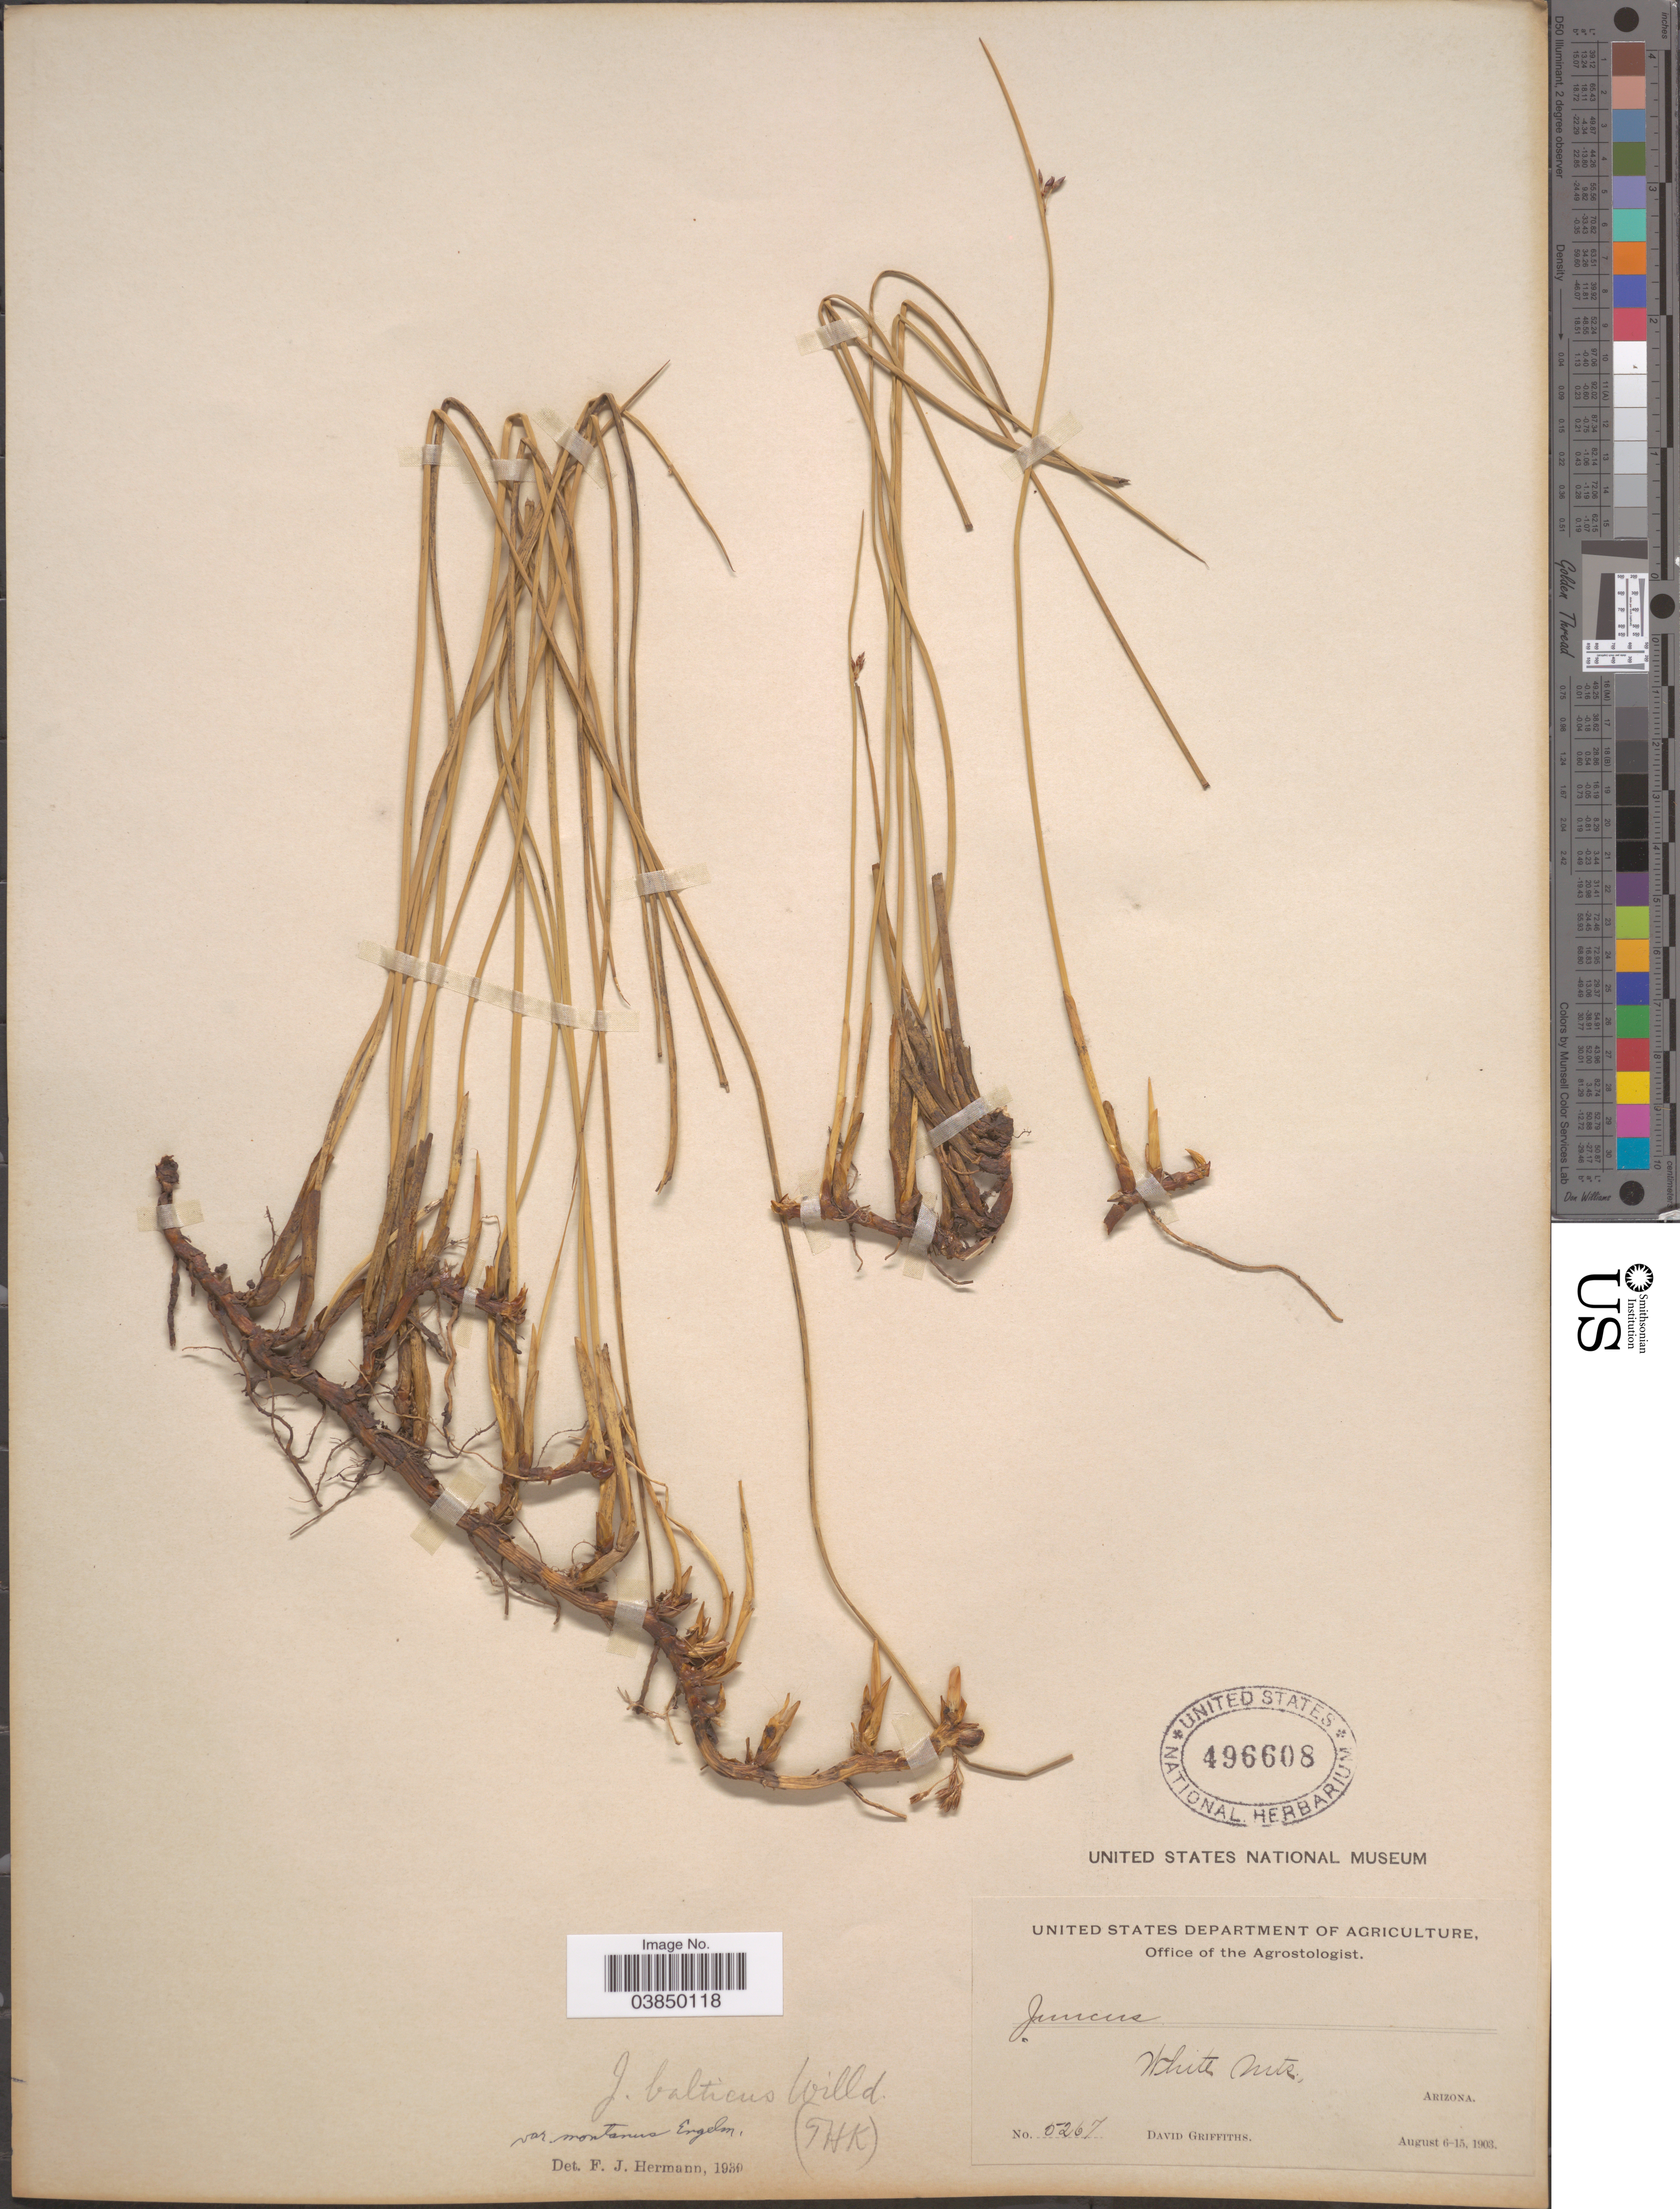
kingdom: Plantae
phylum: Tracheophyta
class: Liliopsida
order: Poales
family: Juncaceae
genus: Juncus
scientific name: Juncus balticus var. montanus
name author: Engelm.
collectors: D. Griffiths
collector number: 5267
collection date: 1903-08-06/1903-08-15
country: United States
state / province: Arizona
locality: White Mts.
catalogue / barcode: US 496608